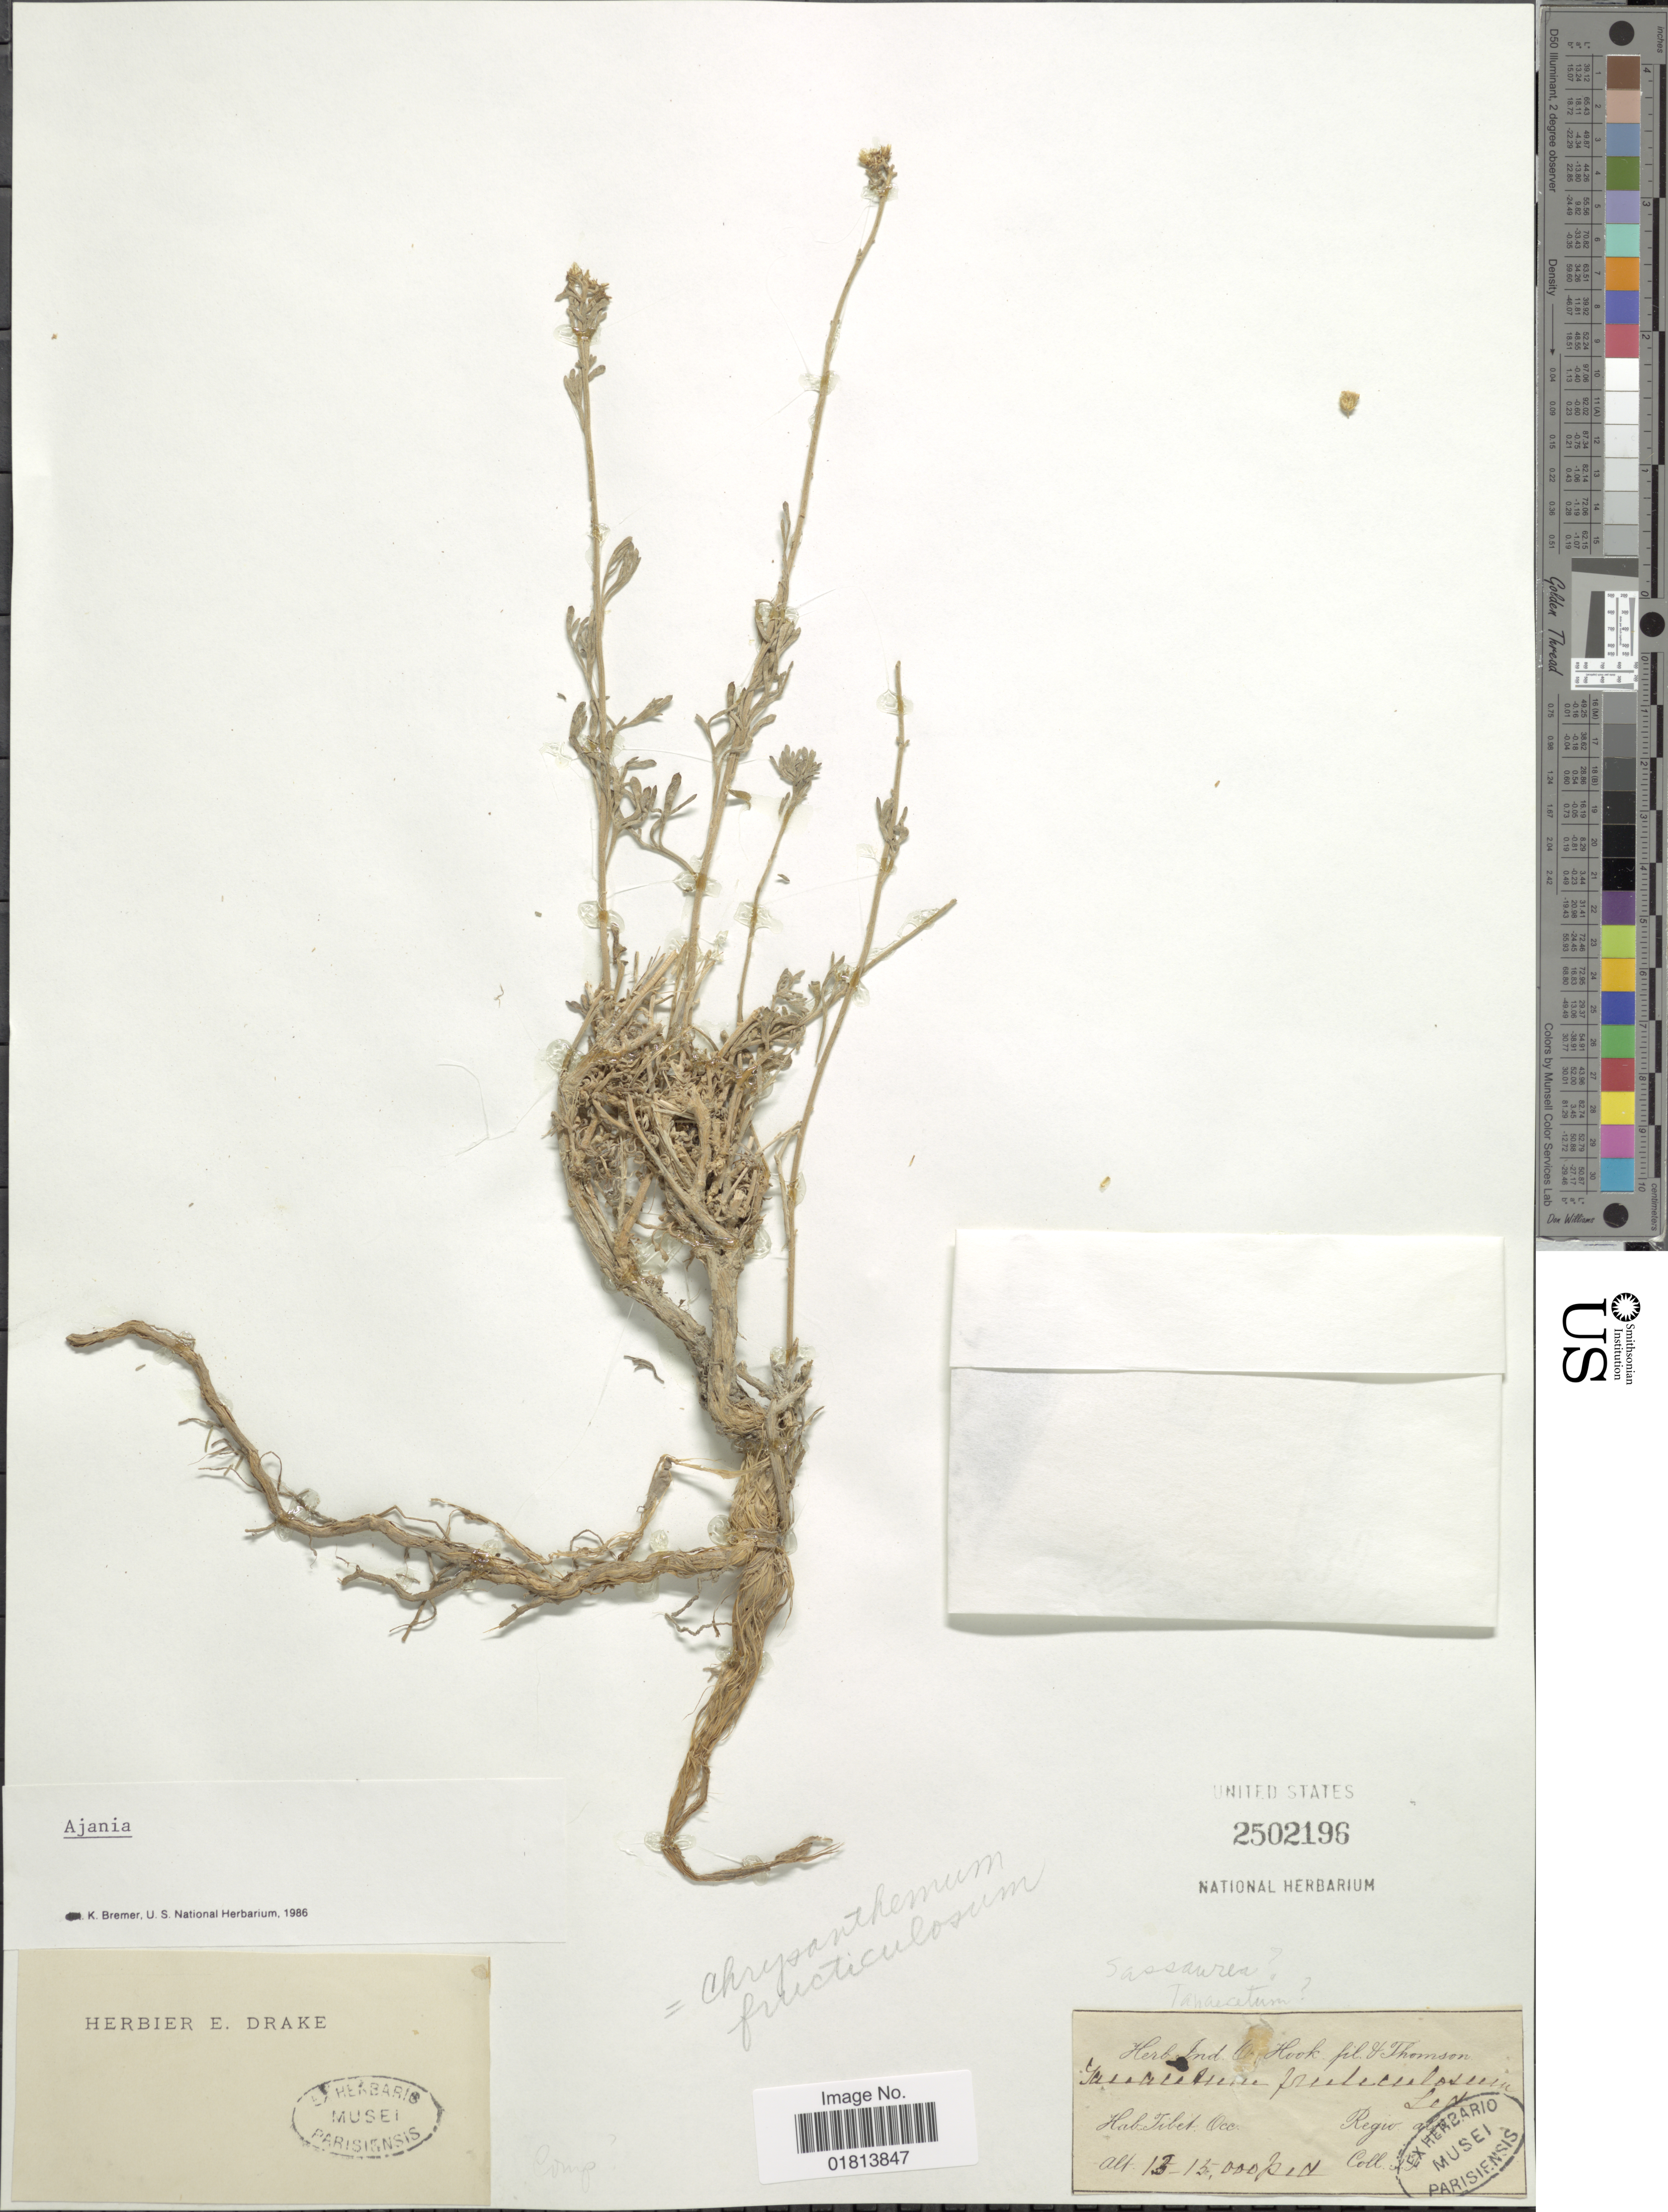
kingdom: Plantae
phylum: Tracheophyta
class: Magnoliopsida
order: Asterales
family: Asteraceae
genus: Ajania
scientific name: Ajania fruticulosa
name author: (Ledeb.) Poljakov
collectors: T. Thomson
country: China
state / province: Xizang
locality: Tibet Occi.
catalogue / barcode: US 2502196